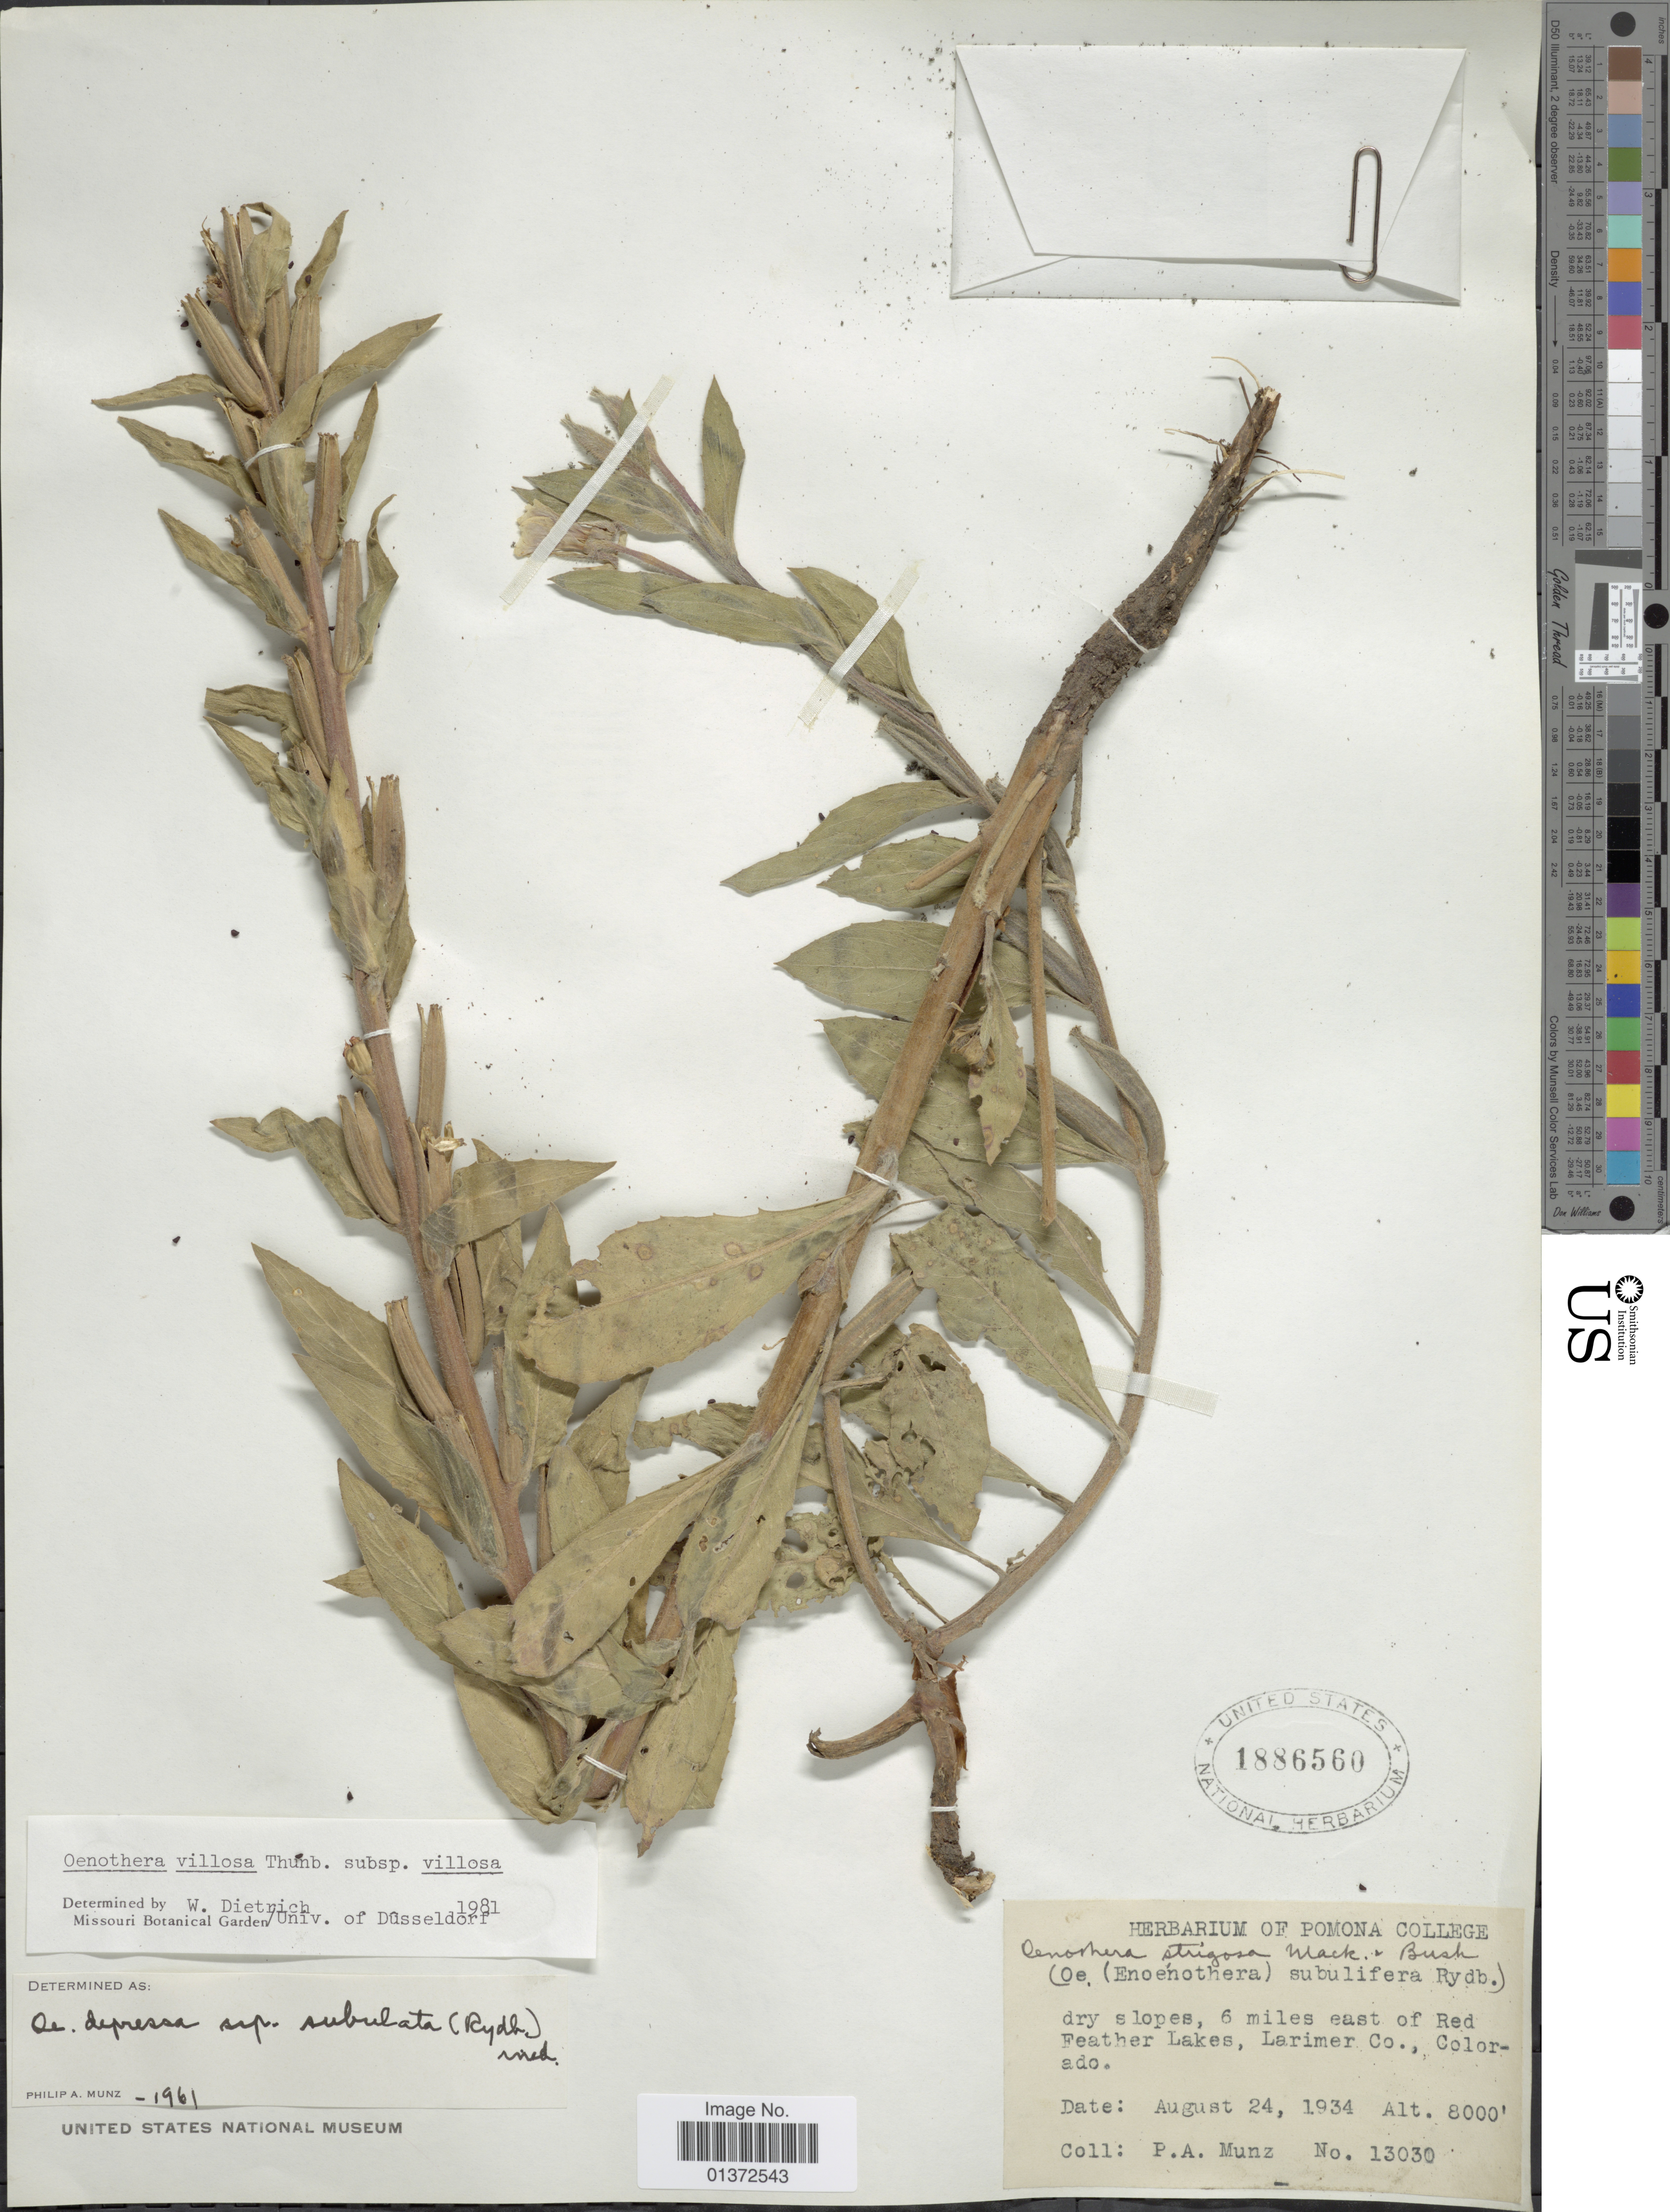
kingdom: Plantae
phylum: Tracheophyta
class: Magnoliopsida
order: Myrtales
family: Onagraceae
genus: Oenothera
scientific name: Oenothera villosa subsp. villosa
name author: Thunb.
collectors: P. A. Munz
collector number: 13030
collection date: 1934-08-24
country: United States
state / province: Colorado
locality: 6 miles east of Red Feather Lakes, Larimer Co.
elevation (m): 2438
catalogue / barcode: US 1886560